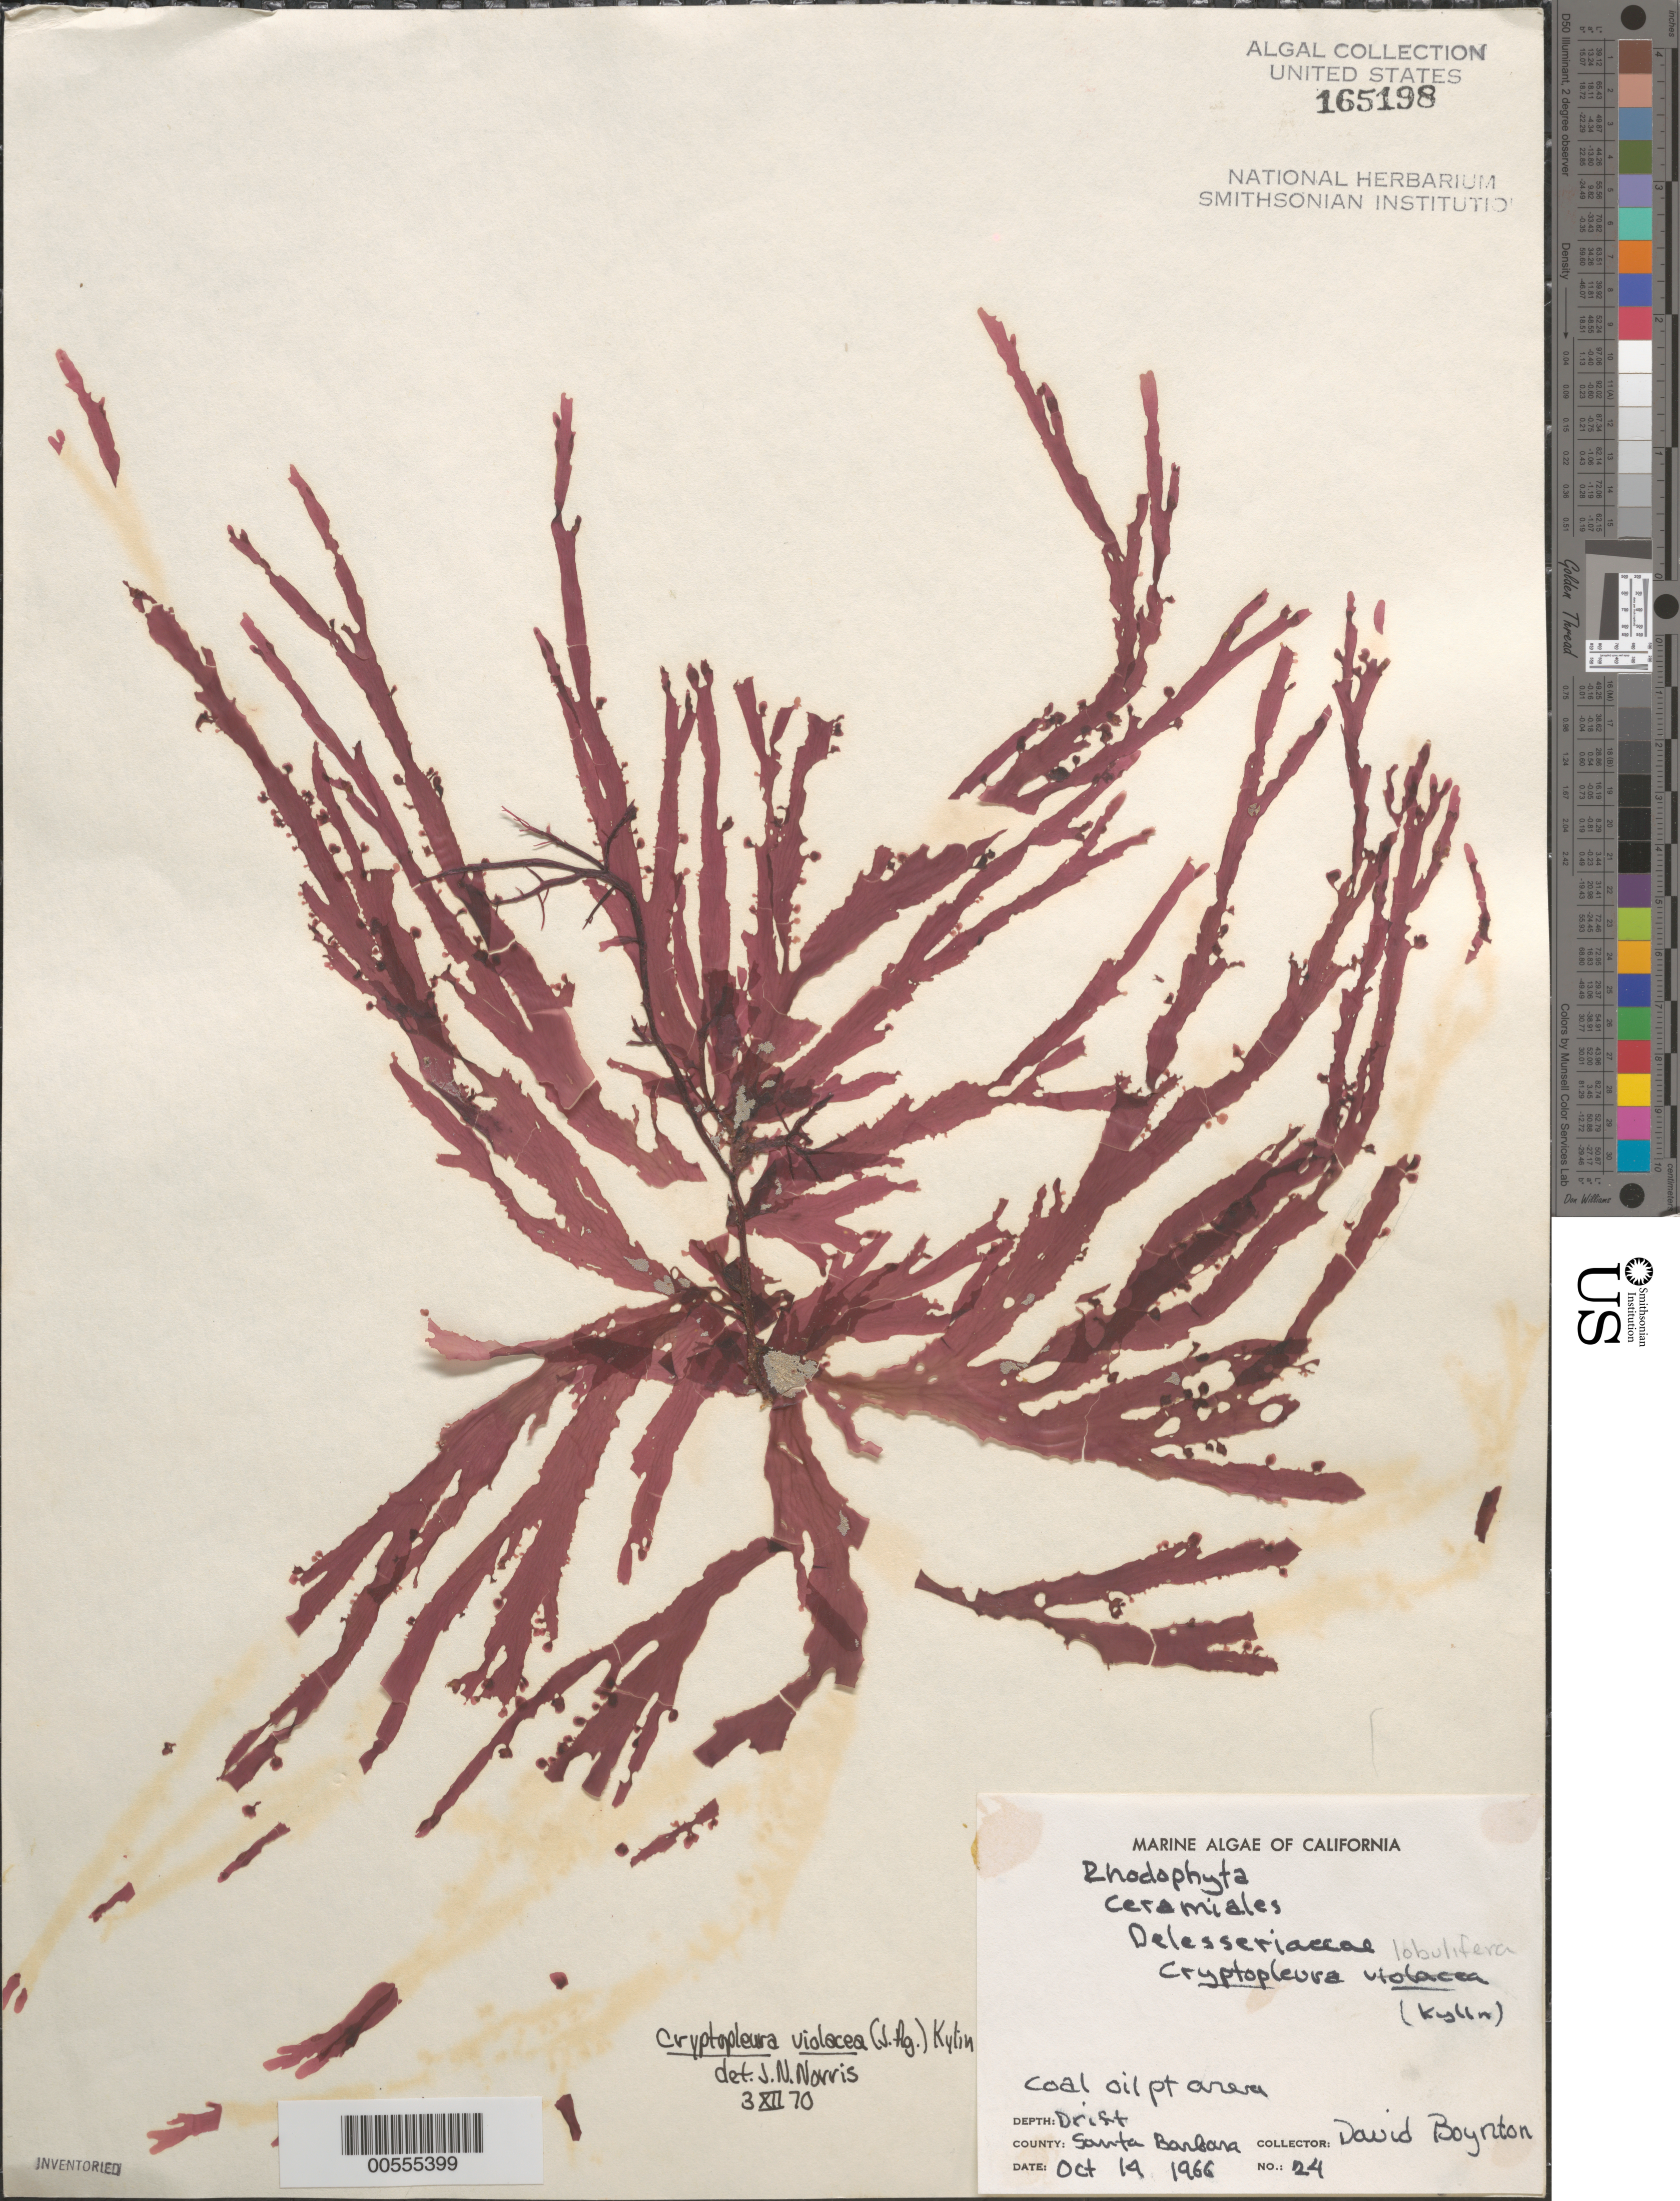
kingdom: Plantae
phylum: Rhodophyta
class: Florideophyceae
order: Ceramiales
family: Delesseriaceae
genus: Cryptopleura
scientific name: Cryptopleura violacea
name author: (J. Ag.) Kylin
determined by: Norris, James N.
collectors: D. Boynton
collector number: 24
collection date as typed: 14 Oct 1966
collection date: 1966-10-14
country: United States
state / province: California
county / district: Santa Barbara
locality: Coal Oil Point area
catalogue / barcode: US 165198